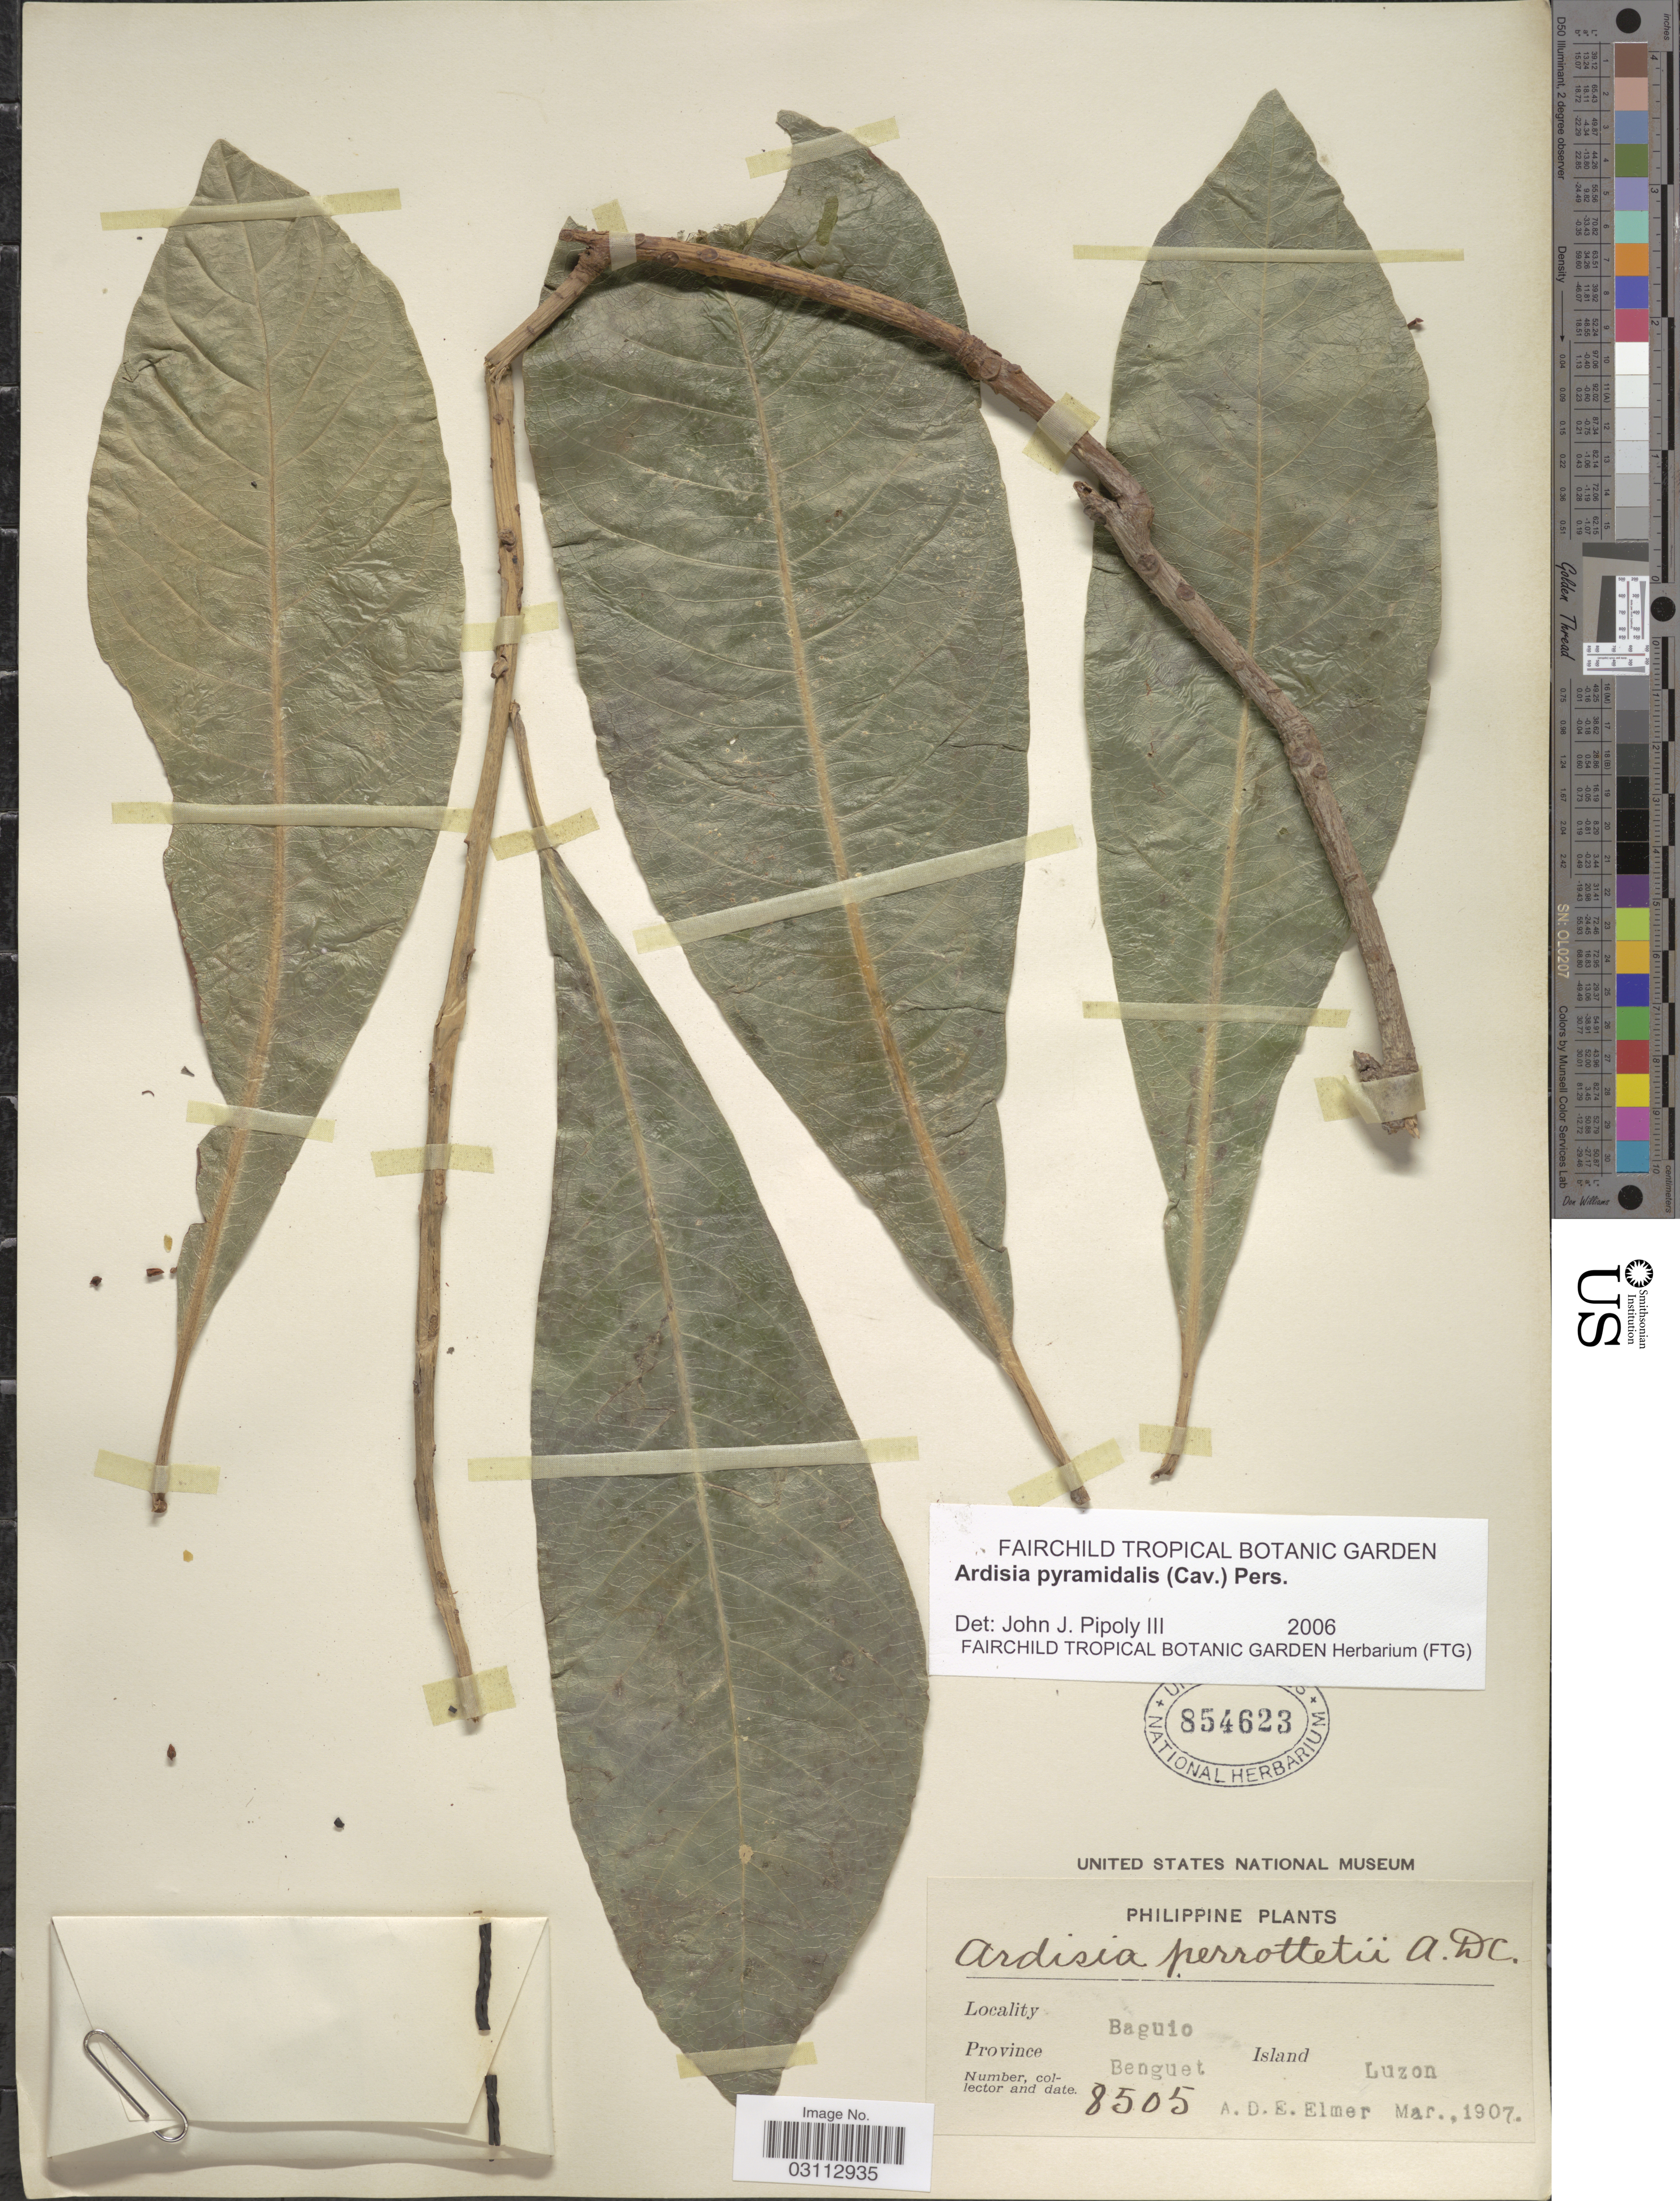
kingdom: Plantae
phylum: Tracheophyta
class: Magnoliopsida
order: Ericales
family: Primulaceae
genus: Ardisia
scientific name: Ardisia pyramidalis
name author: (Cav.) Pers.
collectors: A. D. E. Elmer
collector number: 8505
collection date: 1907-03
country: Philippines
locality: Baguio. Province Benguet. Island Luzon.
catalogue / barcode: US 854623